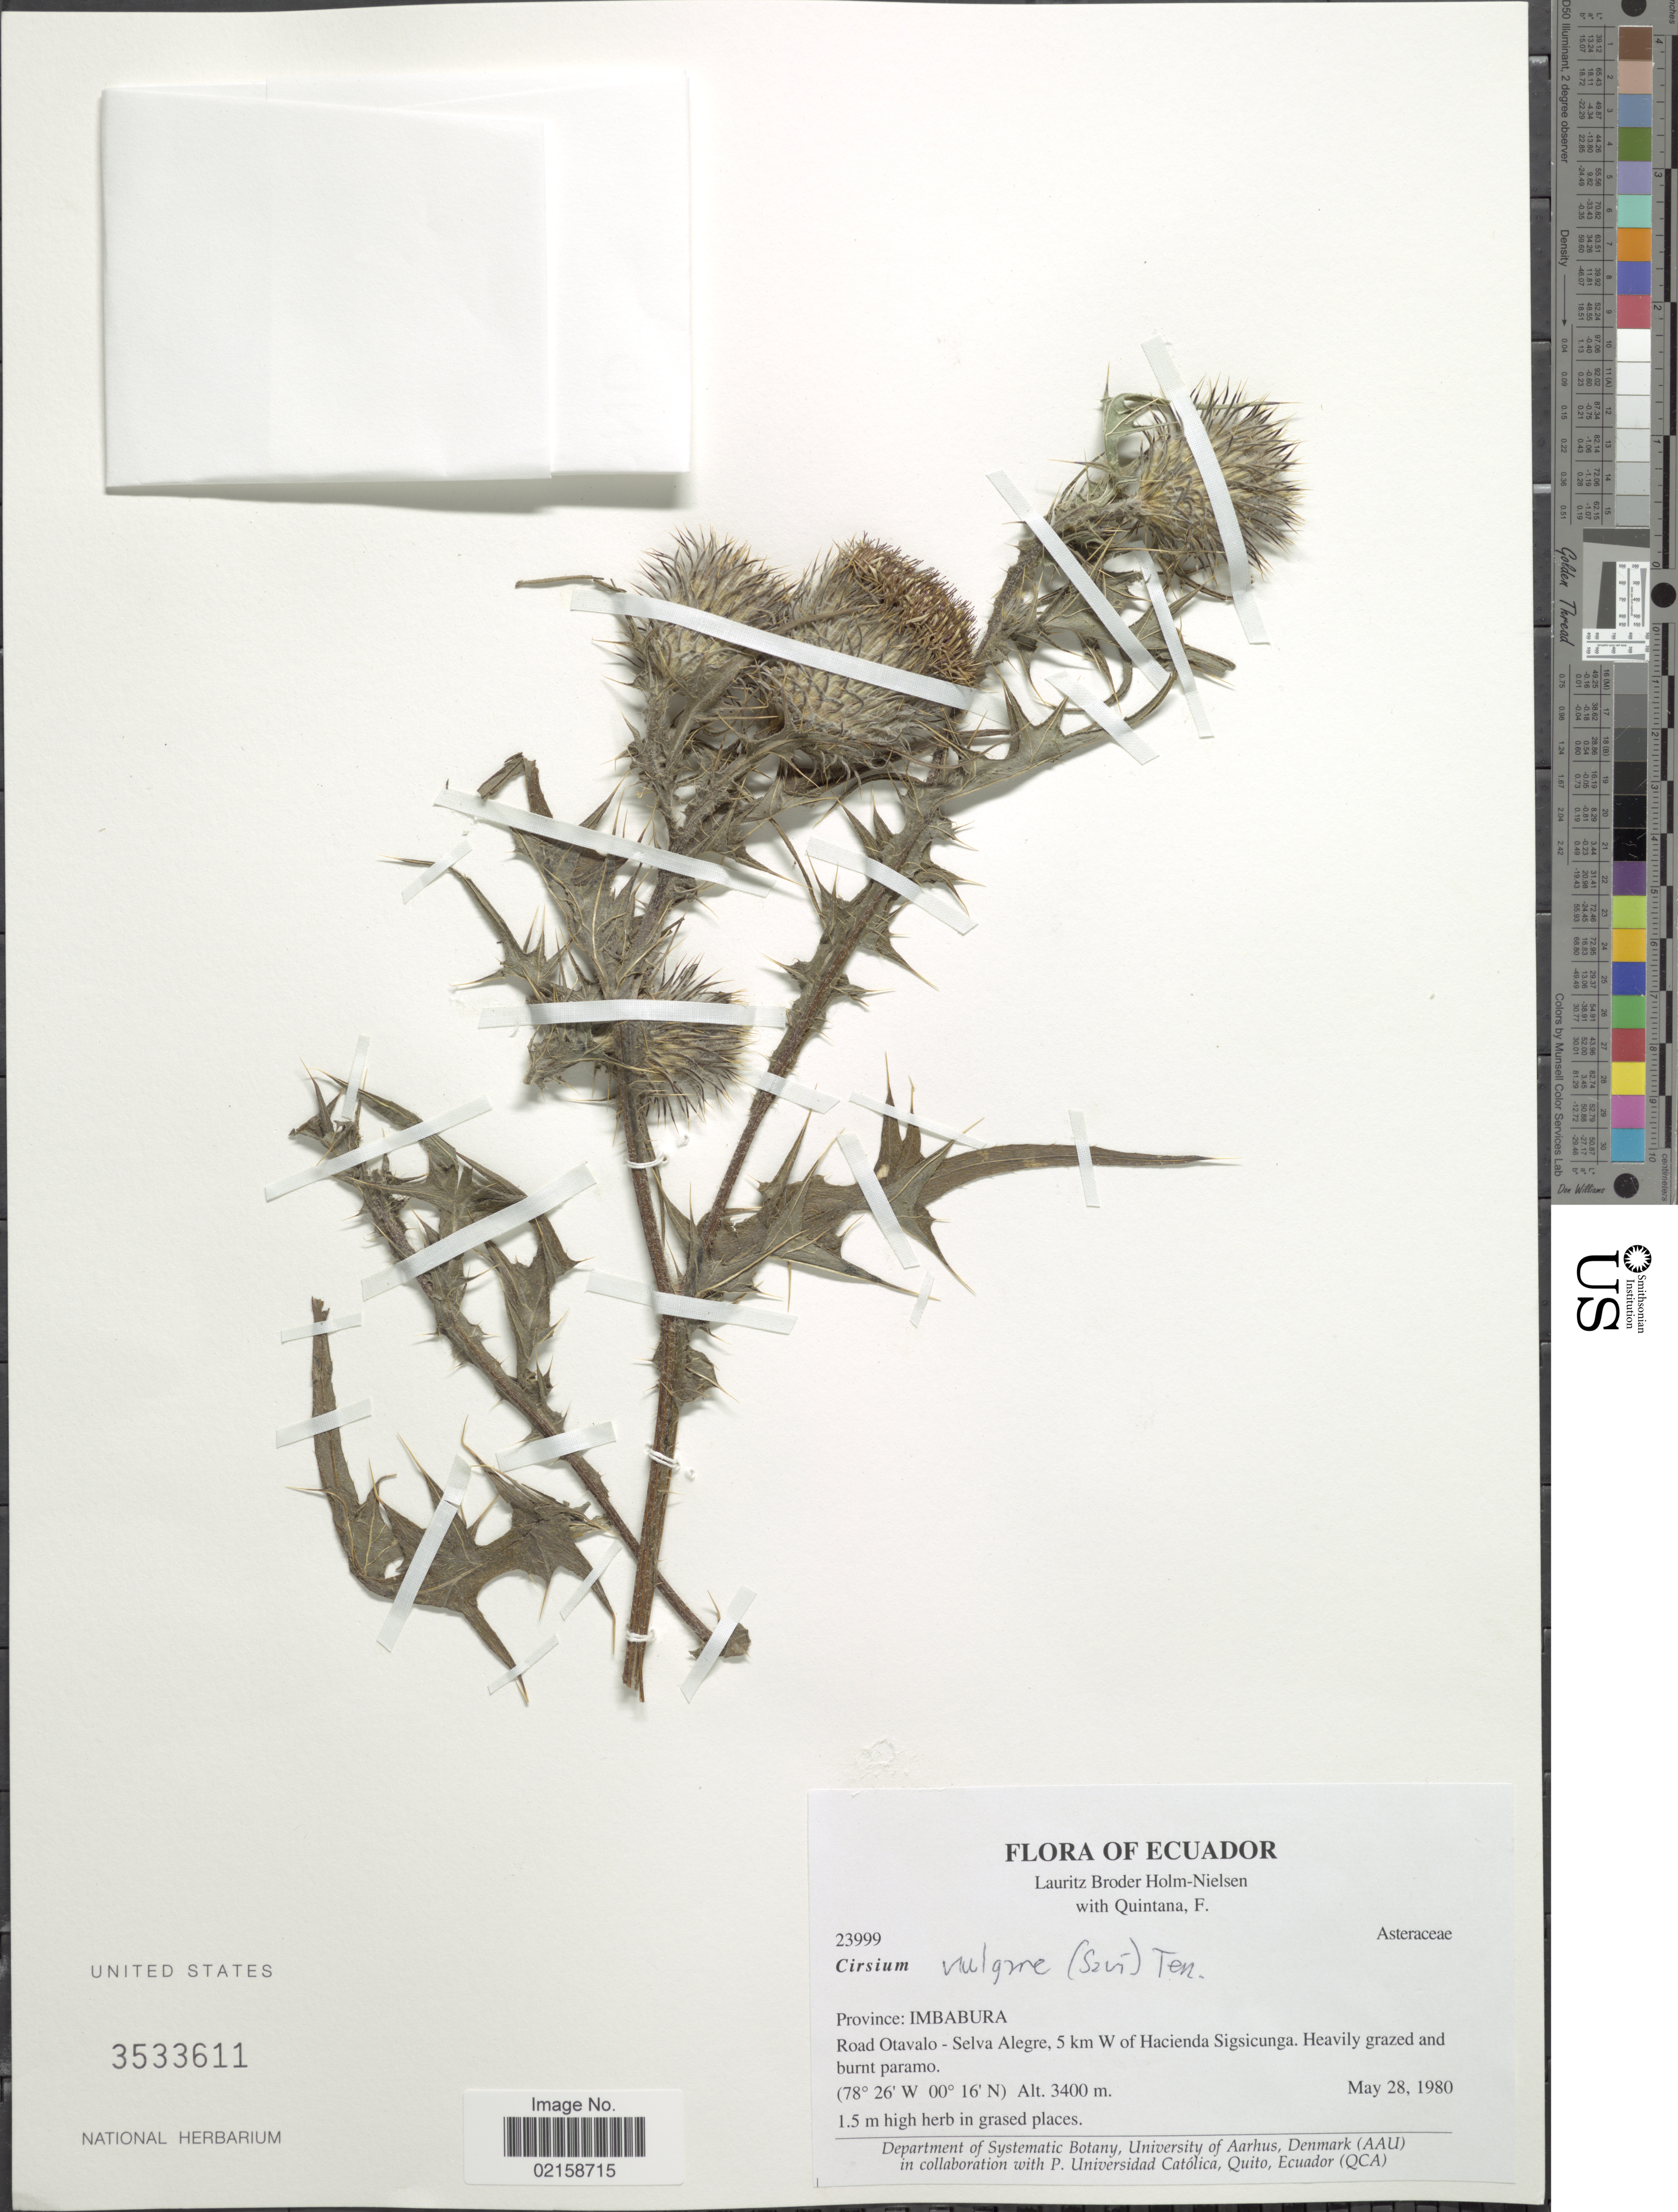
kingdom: Plantae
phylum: Tracheophyta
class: Magnoliopsida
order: Asterales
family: Asteraceae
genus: Cirsium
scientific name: Cirsium vulgare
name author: (Savi) Ten.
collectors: L. B. Holm-Nielsen & F. Quintana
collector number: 23999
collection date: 1980-05-28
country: Ecuador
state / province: Imbabura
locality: Road Otavalo-Selva Alegre, 5 km W of Hacienda Sigsicunga.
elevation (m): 3400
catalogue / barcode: US 3533611